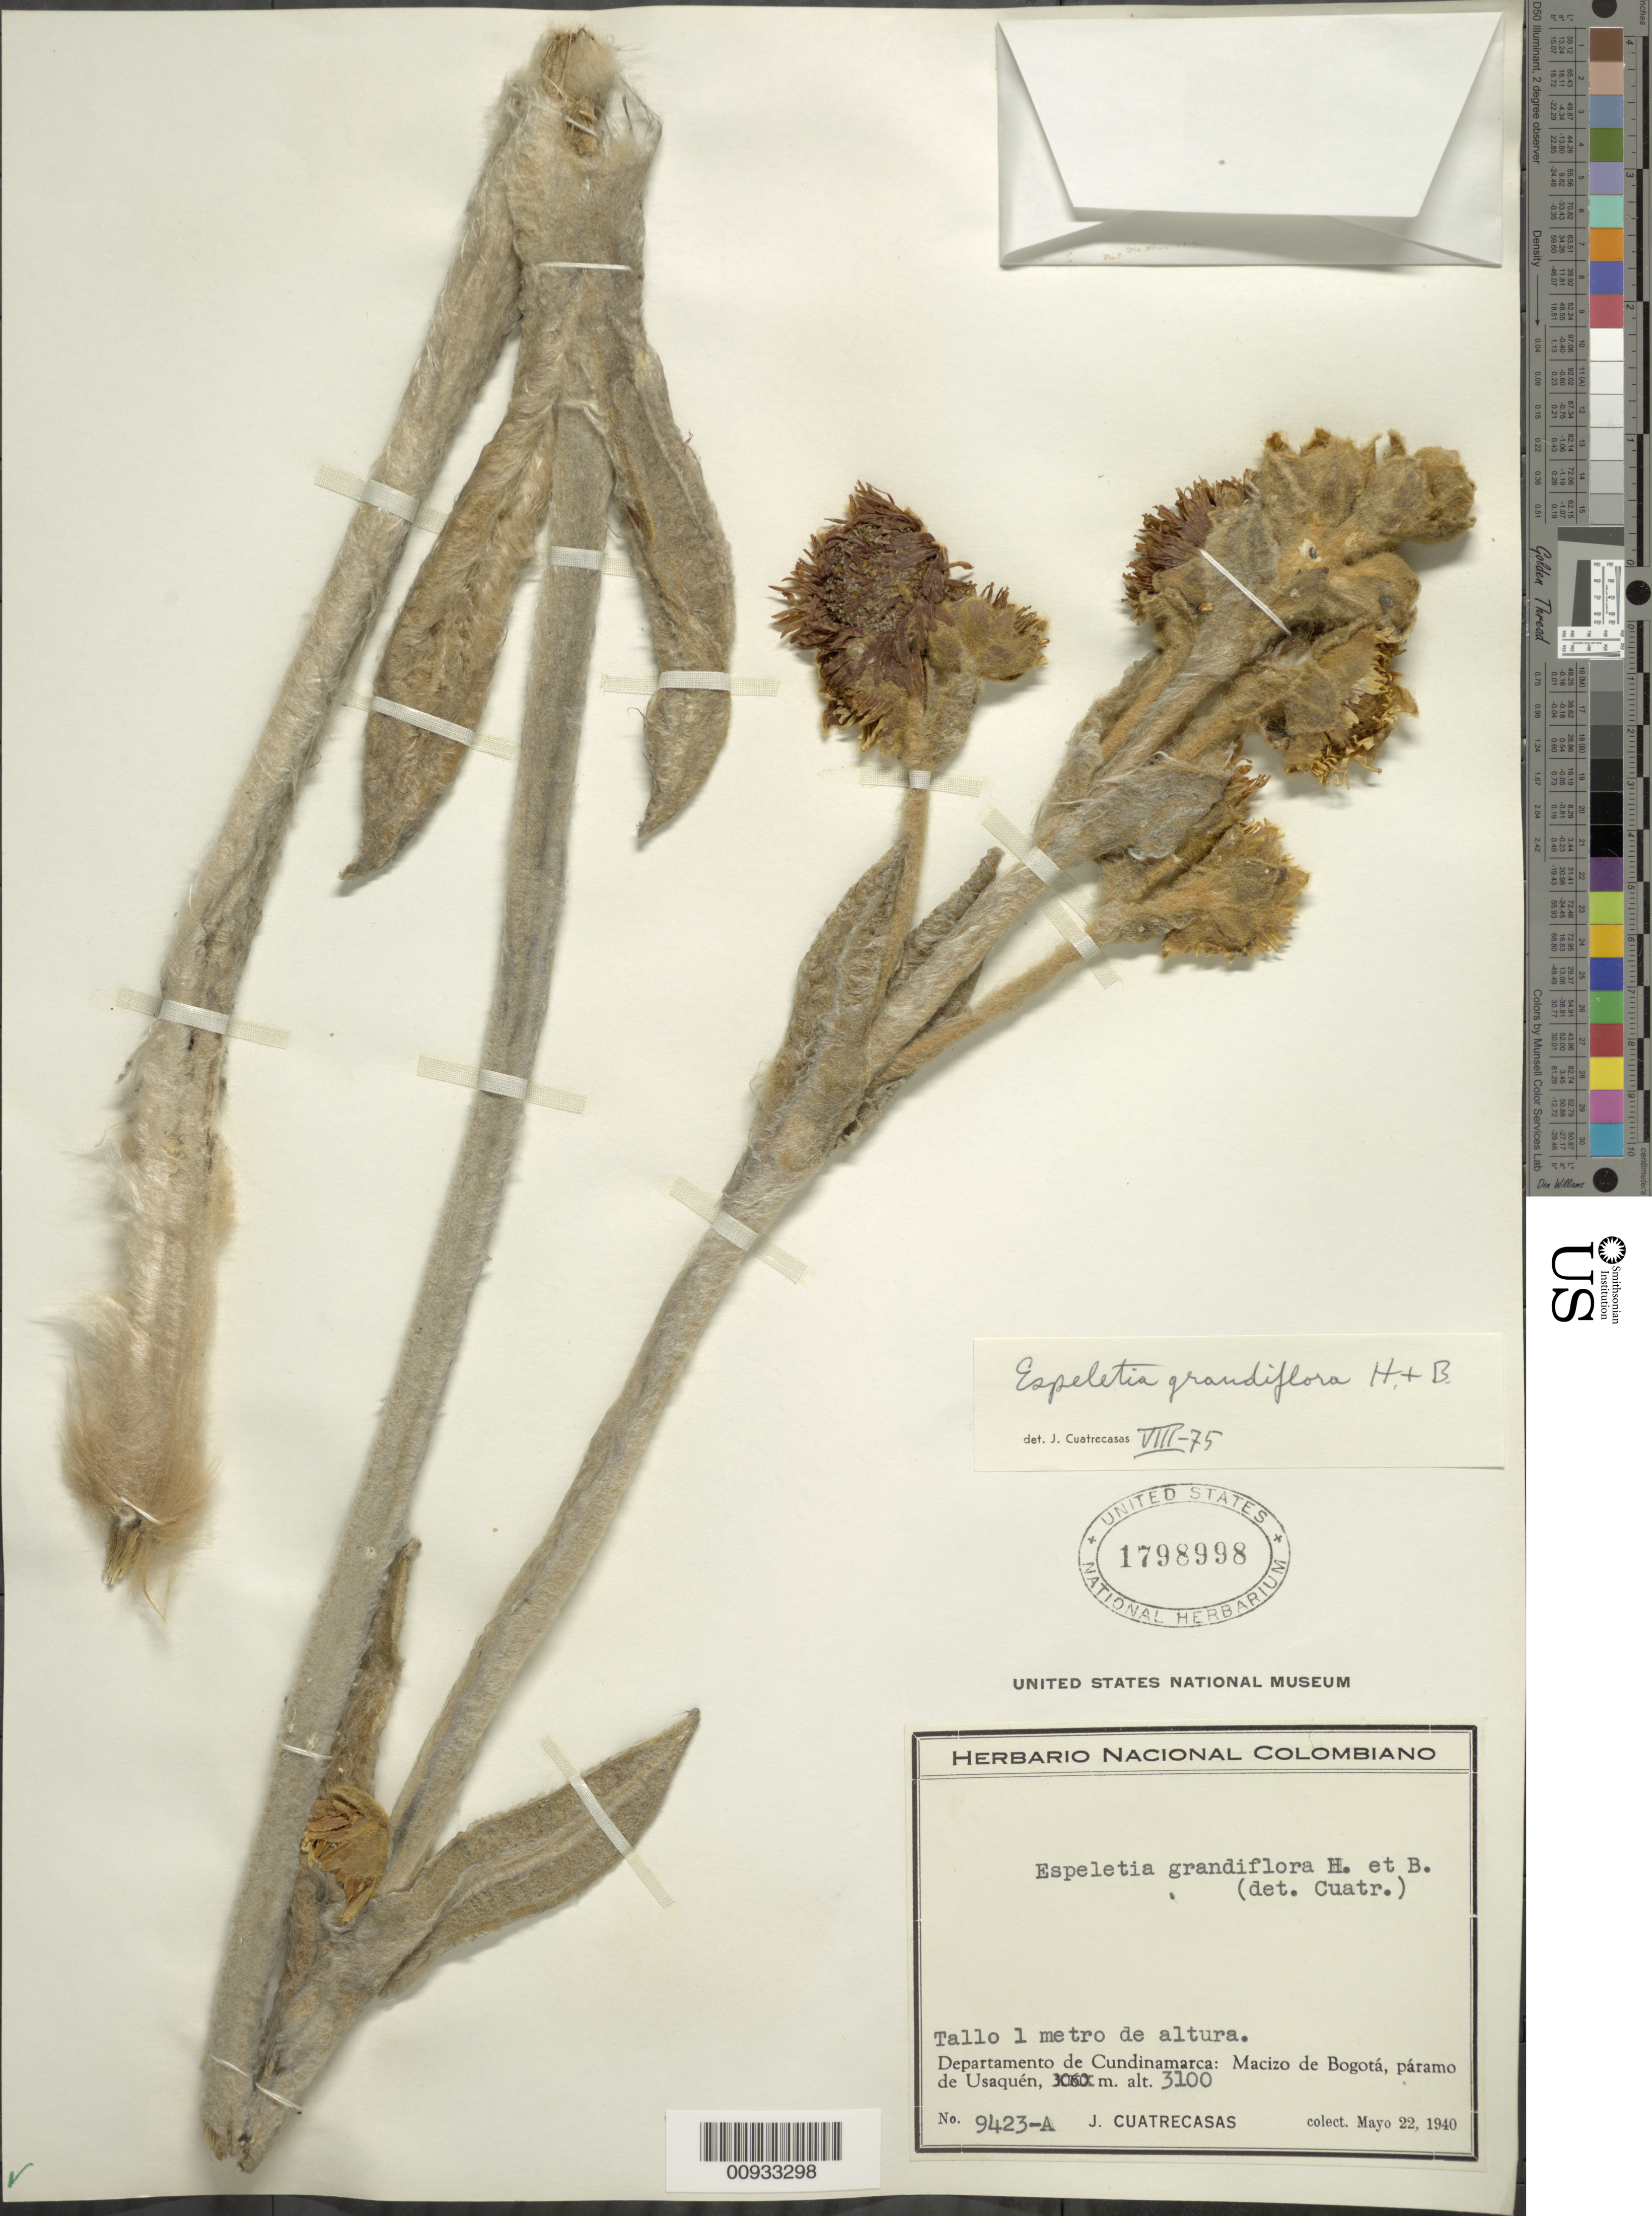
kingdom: Plantae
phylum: Tracheophyta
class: Magnoliopsida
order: Asterales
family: Asteraceae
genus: Espeletia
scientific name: Espeletia grandiflora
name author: Humb. & Bonpl.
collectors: J. Cuatrecasas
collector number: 9423-A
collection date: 1940-05-22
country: Colombia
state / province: Cundinamarca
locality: Macizo de Bogota, paramo de Usaquén.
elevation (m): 3100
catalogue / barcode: US 1798998